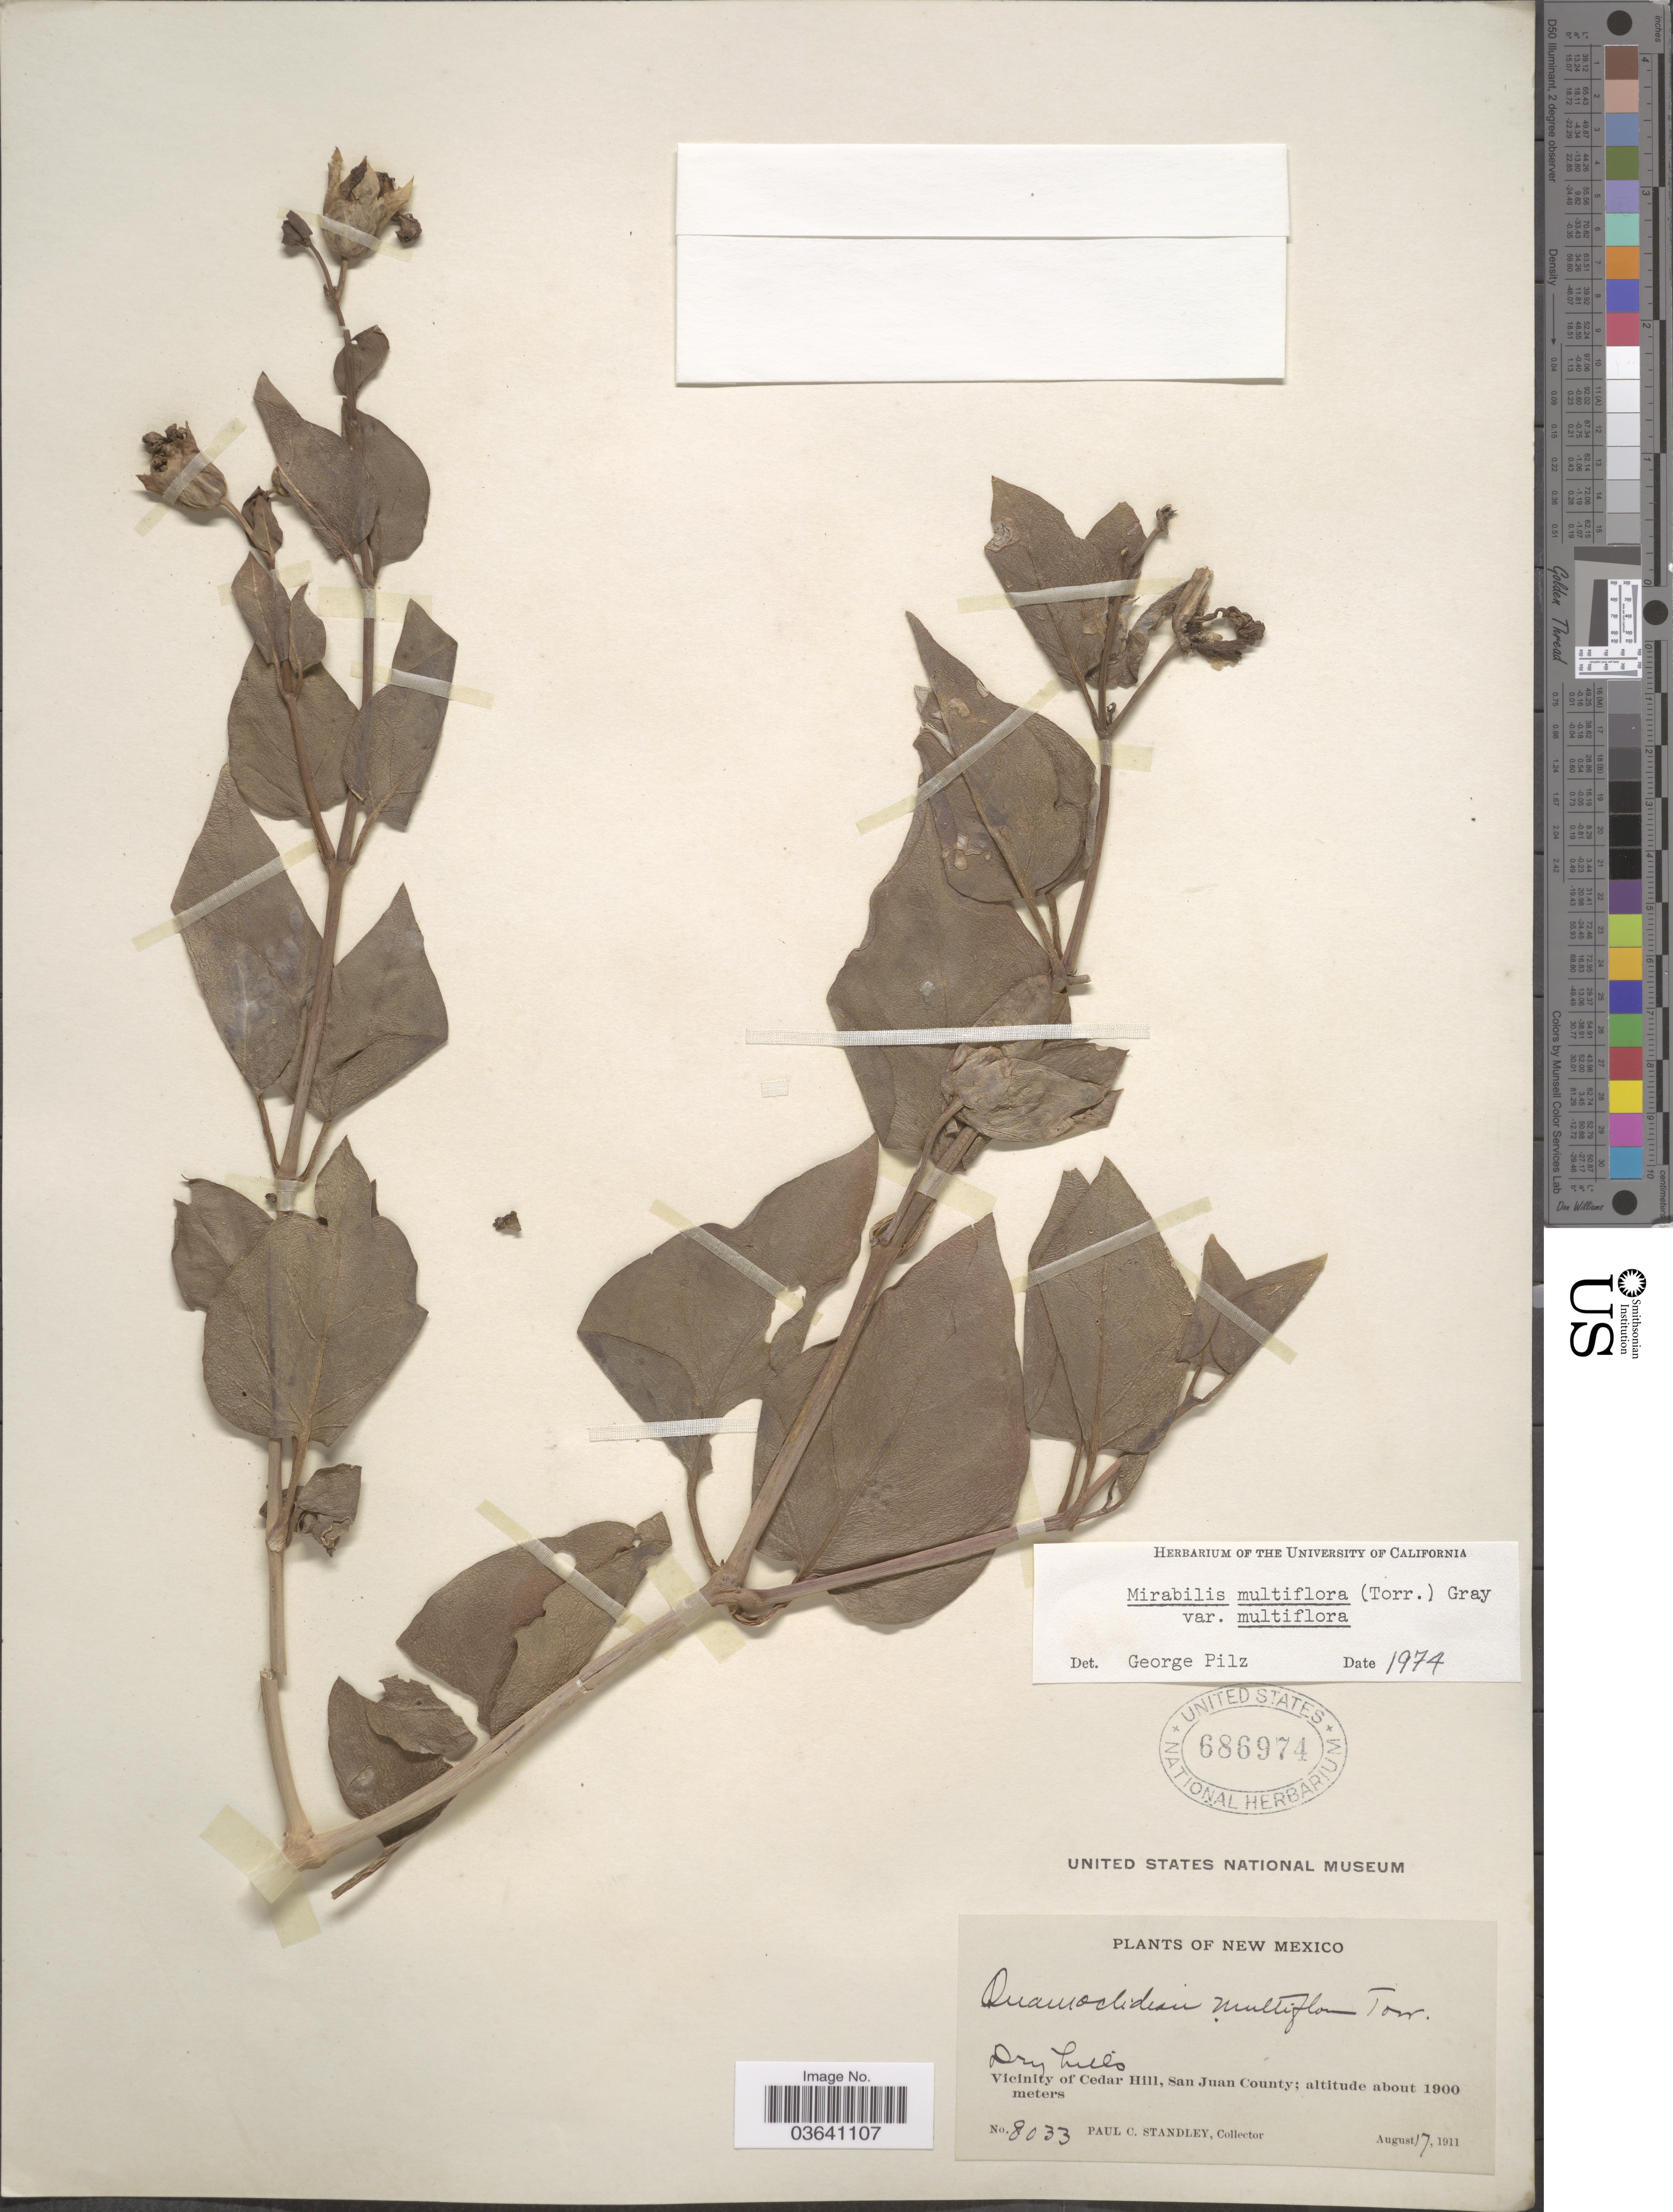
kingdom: Plantae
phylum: Tracheophyta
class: Magnoliopsida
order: Caryophyllales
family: Nyctaginaceae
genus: Mirabilis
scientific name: Mirabilis multiflora var. multiflora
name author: (Torr.) A. Gray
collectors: P. C. Standley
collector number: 8033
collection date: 1911-08-17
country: United States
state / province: New Mexico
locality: Vicinity of Cedar Hill, San Juan County.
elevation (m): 1900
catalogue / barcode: US 686974